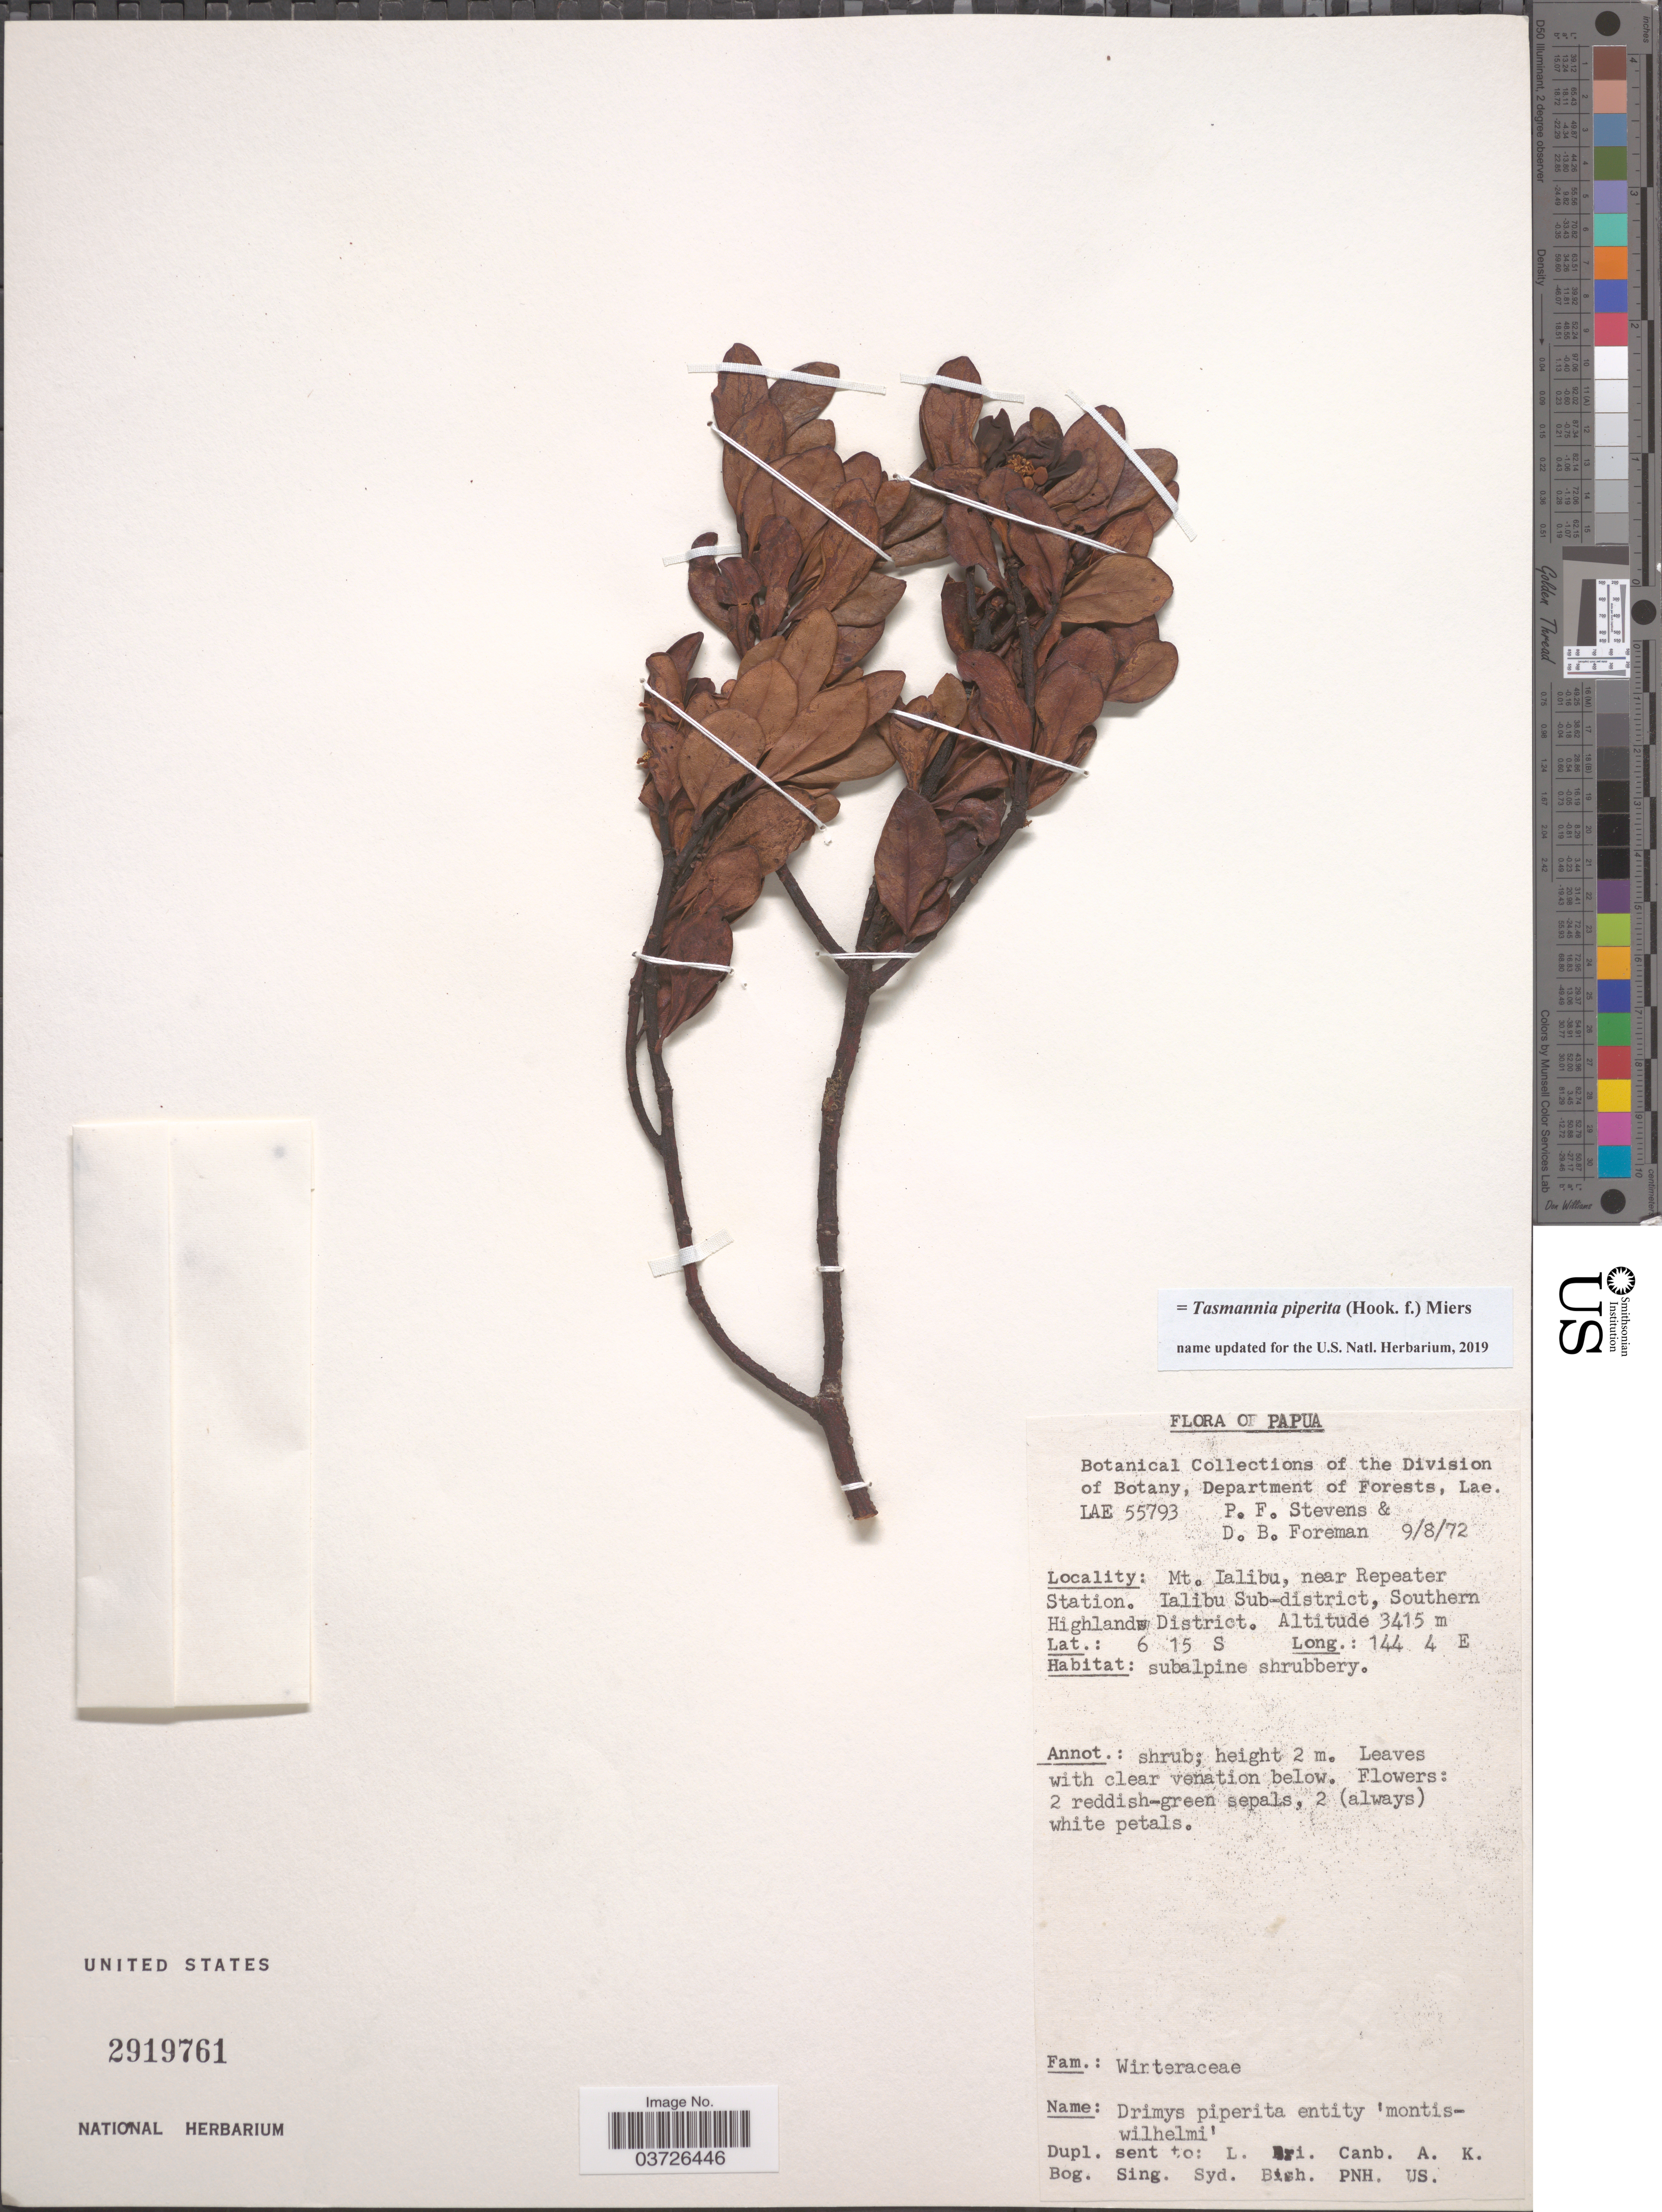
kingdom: Plantae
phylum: Tracheophyta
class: Magnoliopsida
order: Canellales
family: Winteraceae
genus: Tasmannia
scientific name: Tasmannia piperita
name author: (Hook. f.) Miers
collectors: P. F. Stevens & D. Foreman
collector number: LAE 55793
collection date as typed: Transcribed d/m/y: 9/8/72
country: Papua New Guinea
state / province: Southern Highlands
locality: Papua. Mt. Ialibu, near Repeater Station. Ialibu Sub-district, Southern Highlands District.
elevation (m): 3415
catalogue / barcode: US 2919761